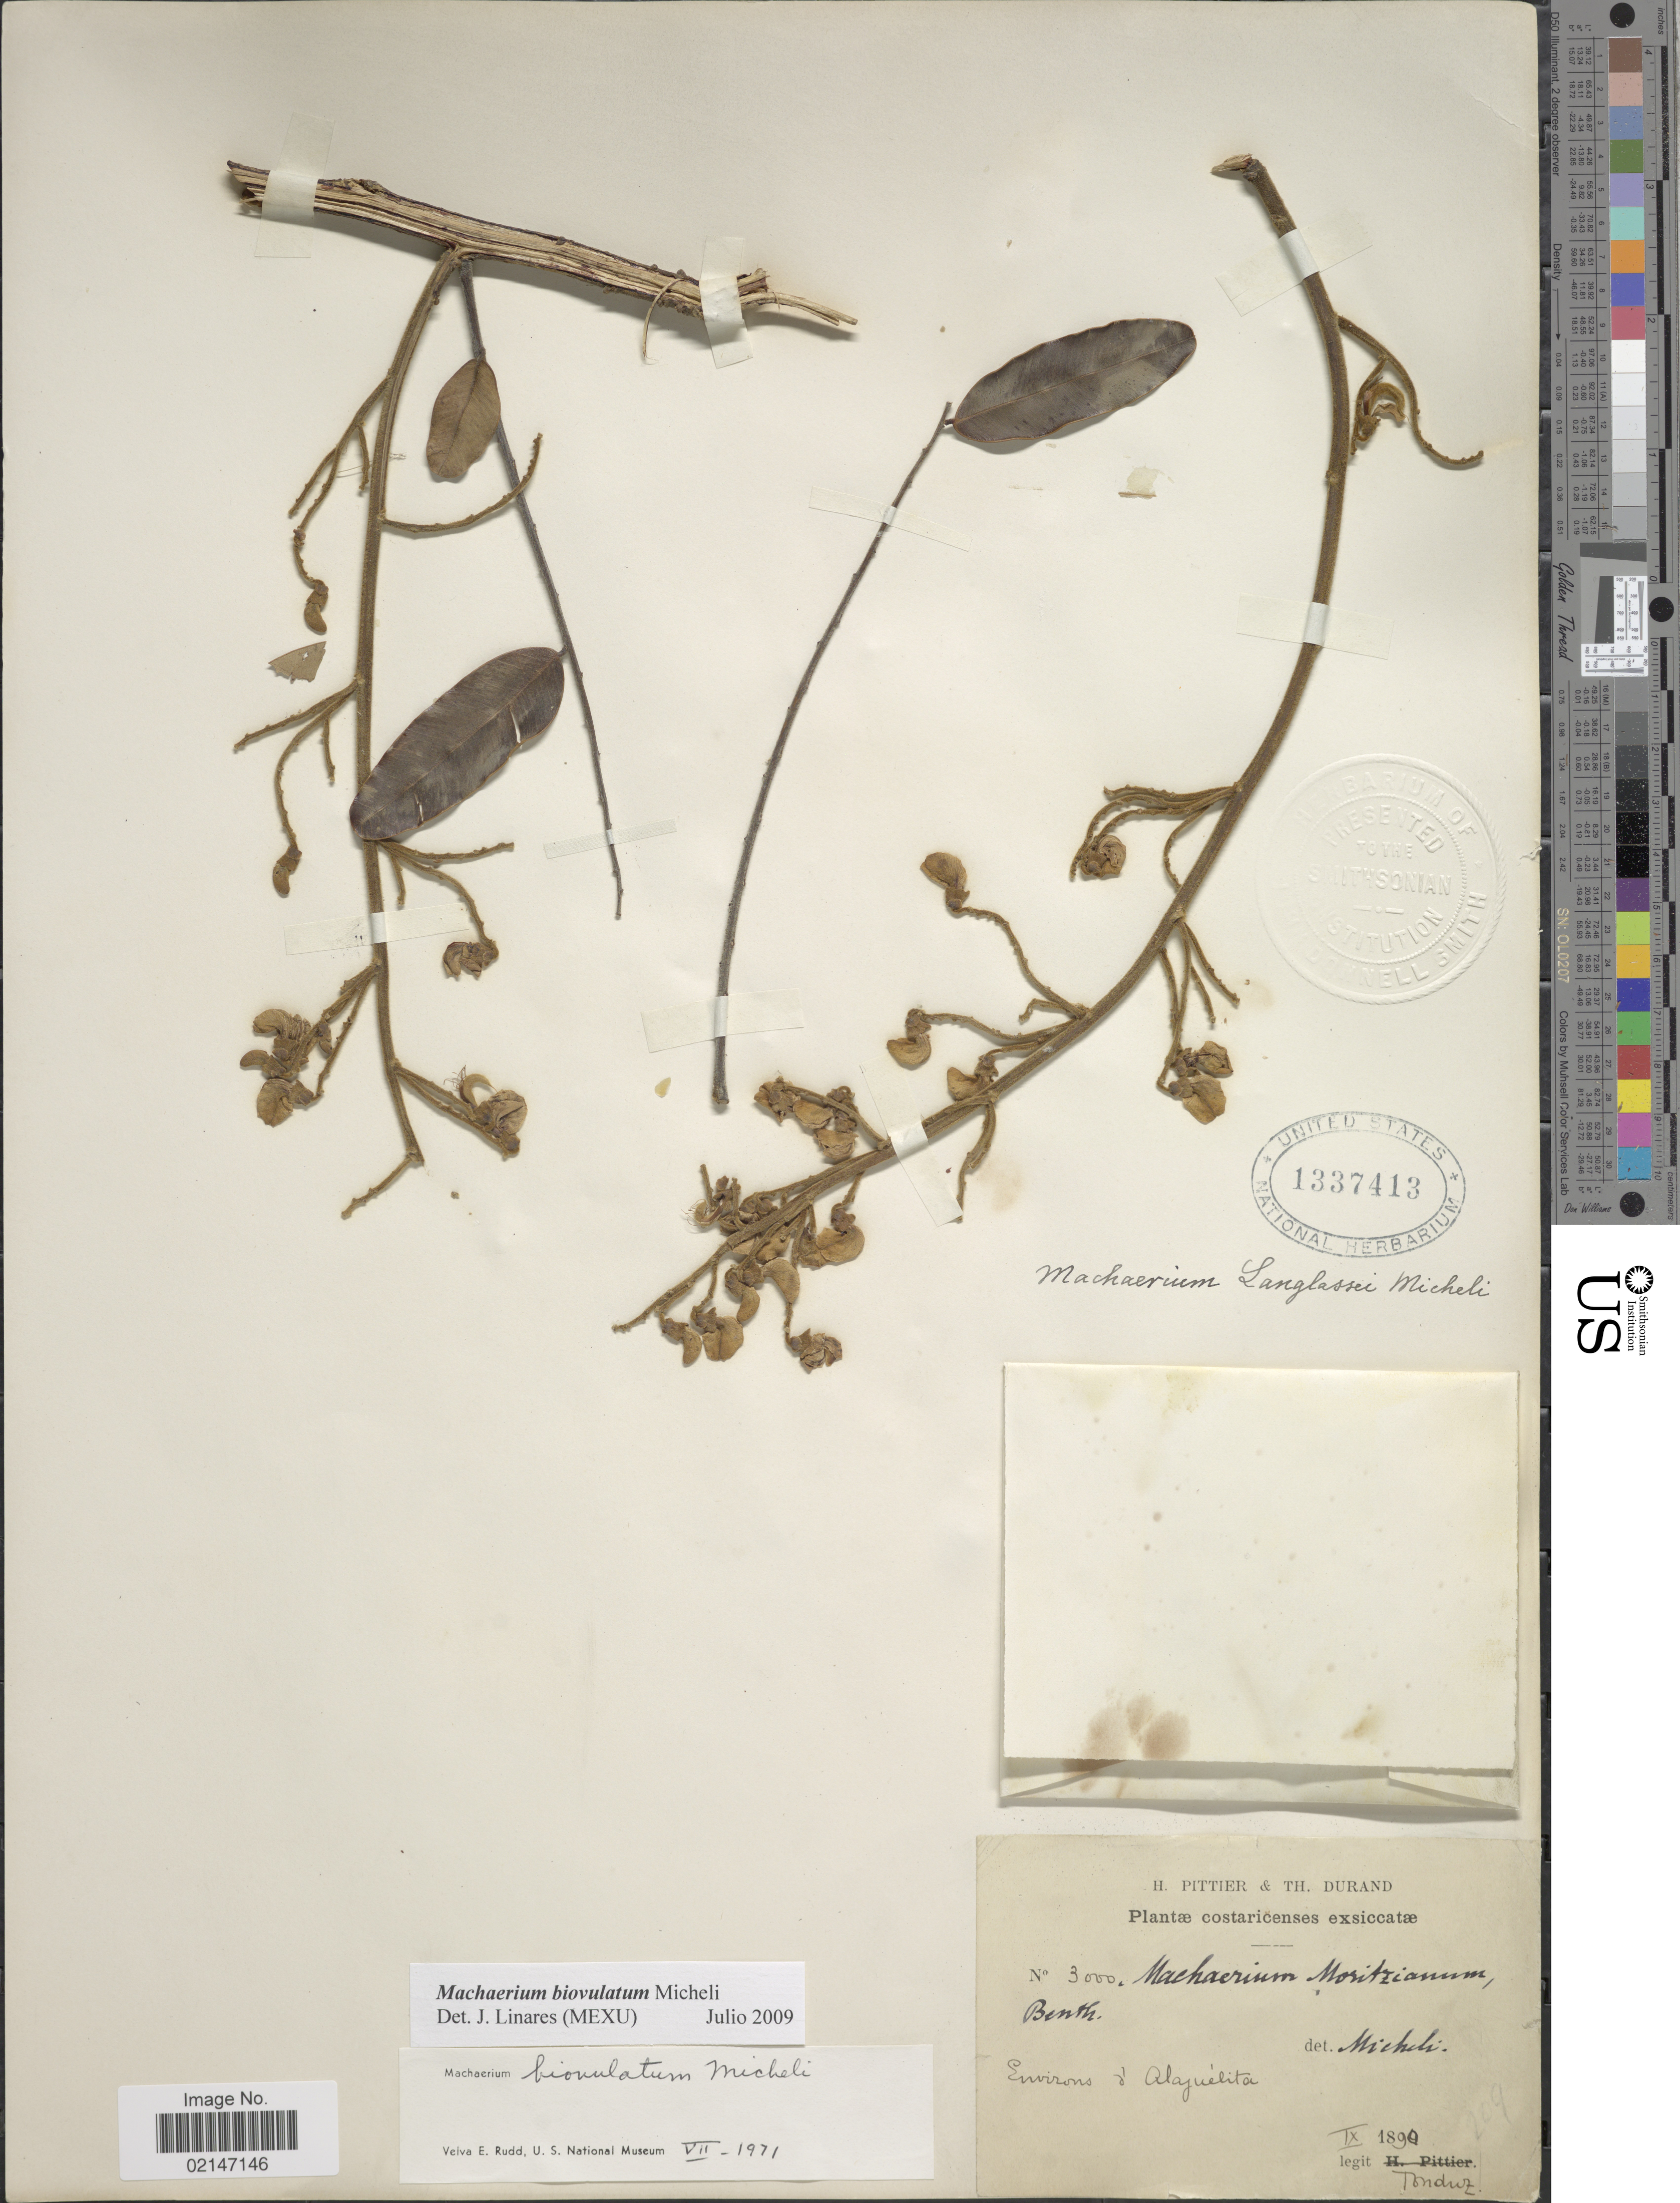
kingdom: Plantae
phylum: Tracheophyta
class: Magnoliopsida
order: Fabales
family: Fabaceae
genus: Machaerium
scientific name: Machaerium biovulatum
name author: Micheli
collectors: Tonduz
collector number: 3000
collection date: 1890-09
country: Costa Rica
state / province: Alajuela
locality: Environs de Alajuelita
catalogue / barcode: US 1337413